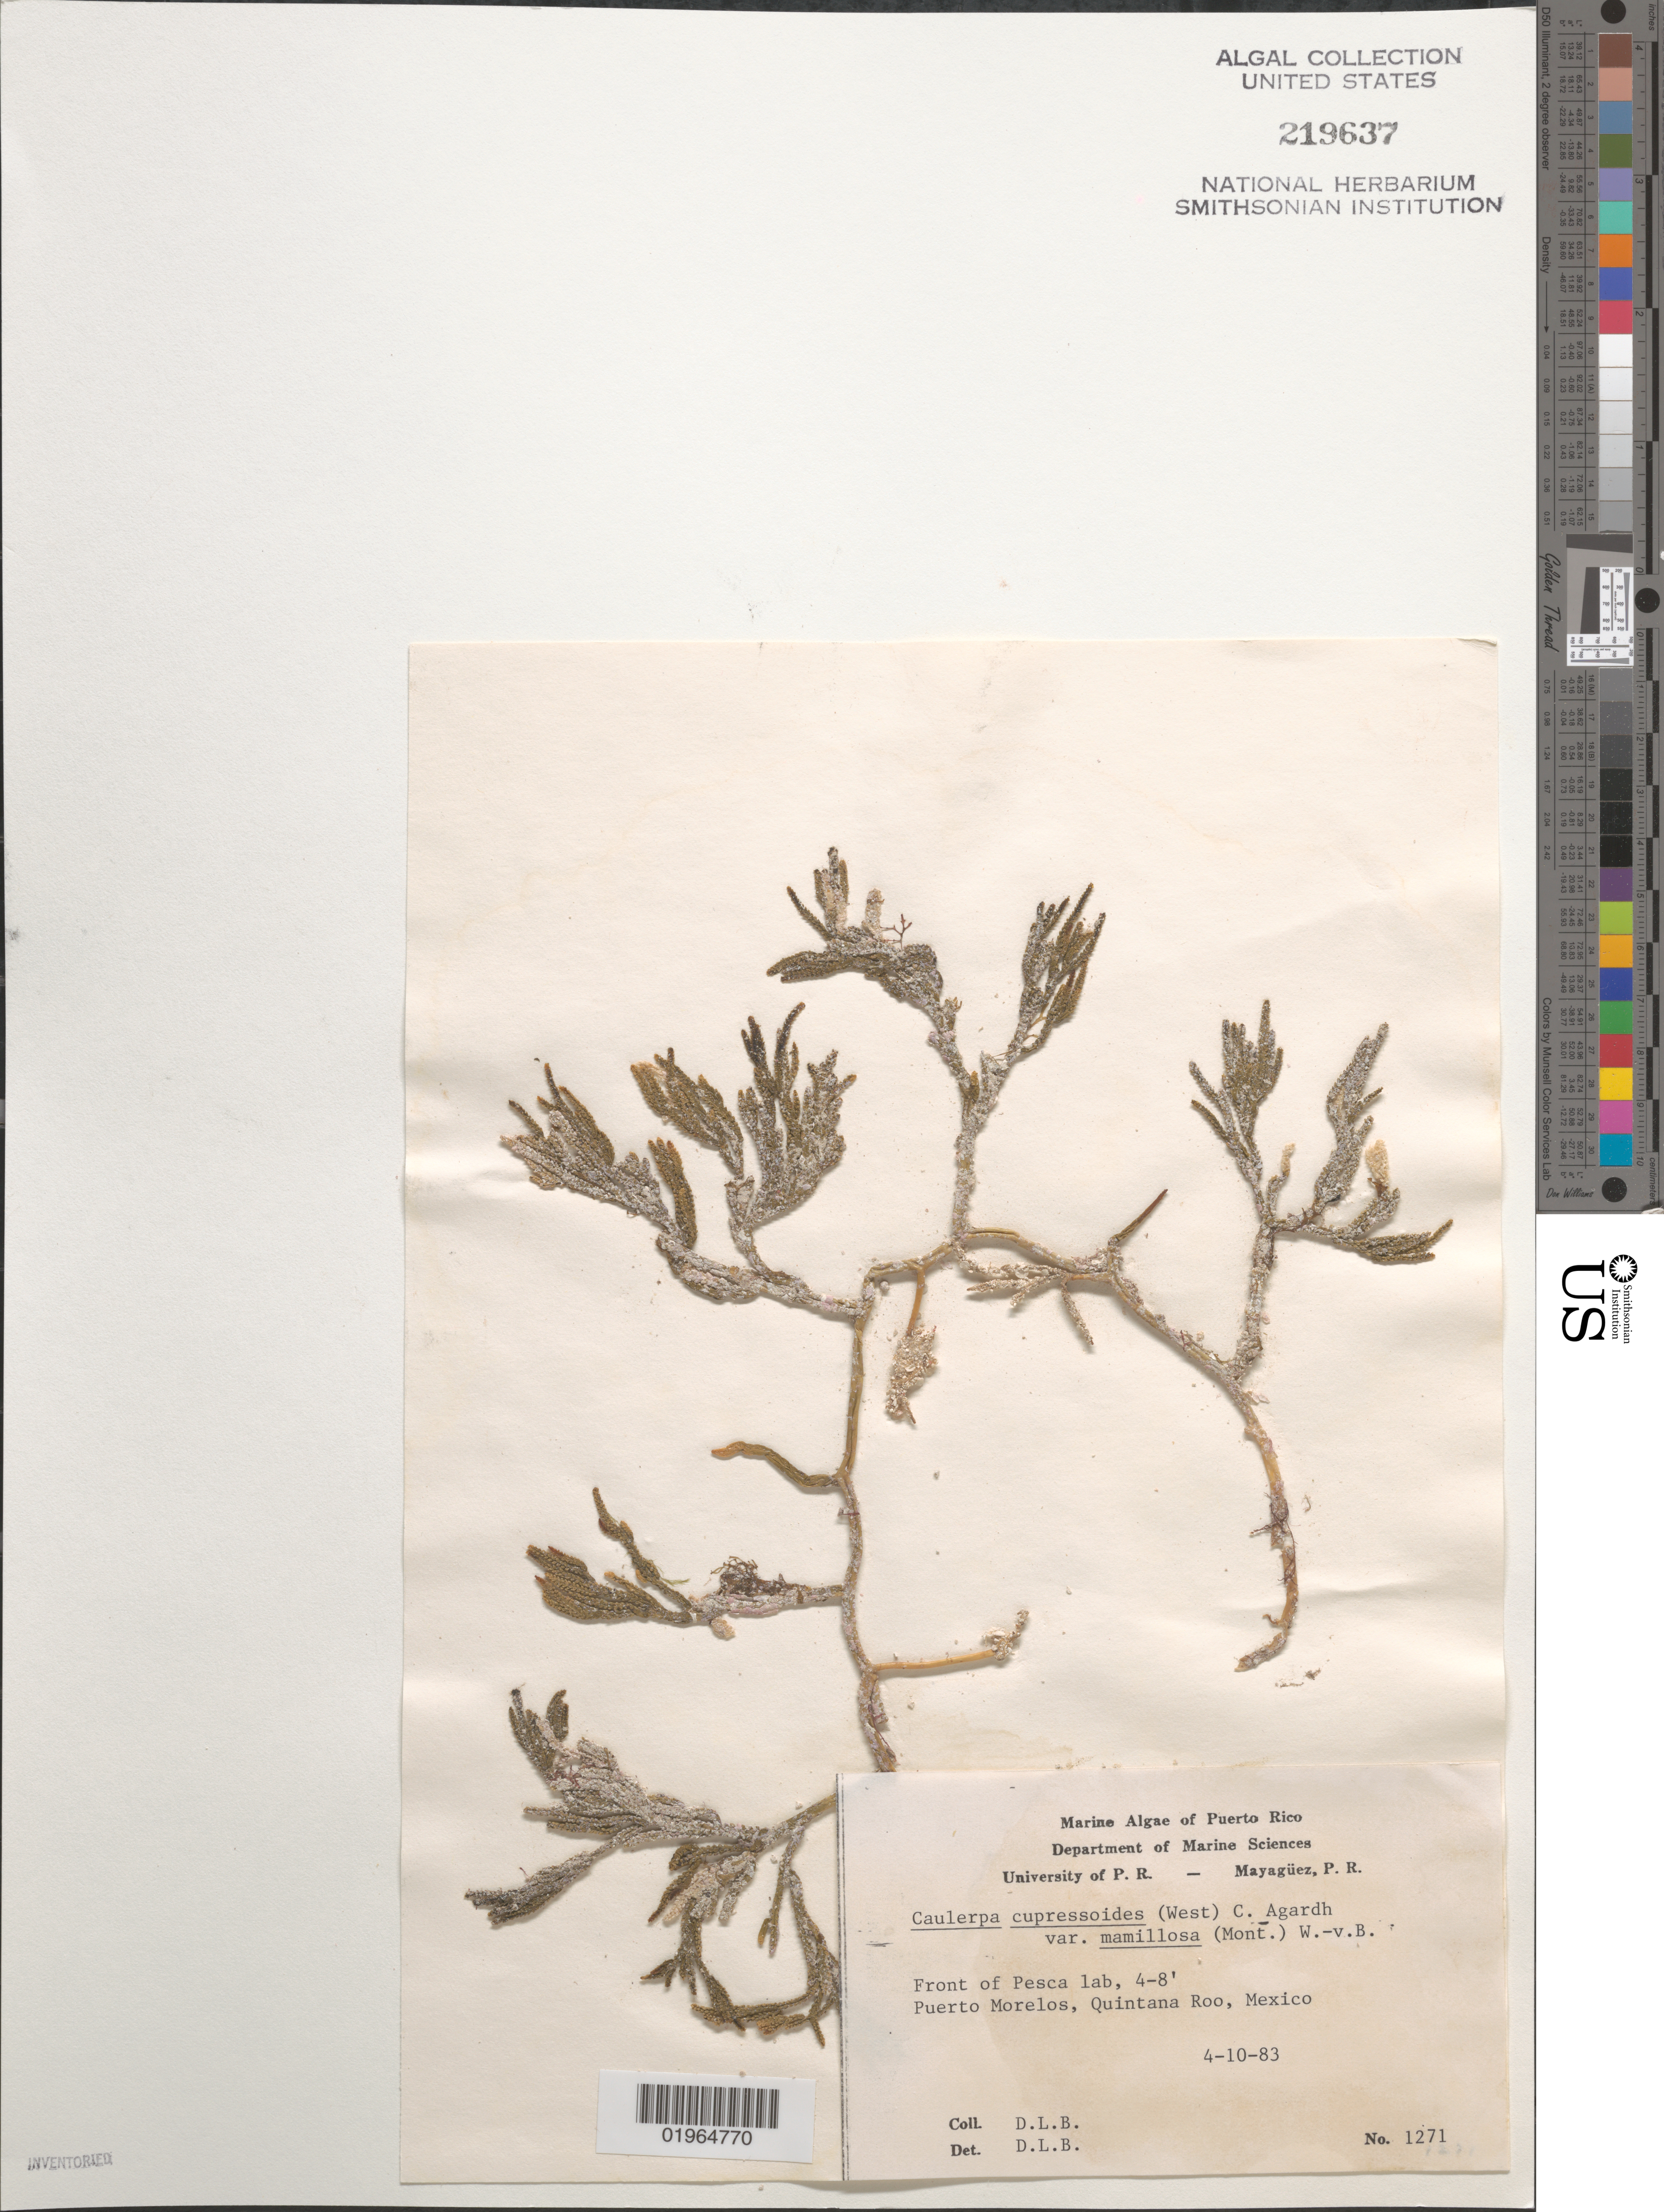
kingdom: Plantae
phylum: Chlorophyta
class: Ulvophyceae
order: Bryopsidales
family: Caulerpaceae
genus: Caulerpa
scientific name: Caulerpa cupressoides var. mamillosa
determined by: Ballantine, D. L.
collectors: D.L. Ballantine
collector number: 1271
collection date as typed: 10 Apr 1983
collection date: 1983-04-10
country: Mexico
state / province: Quintana Roo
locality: Puerto Morelos, front of Pesca Laboratory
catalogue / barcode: US 219637